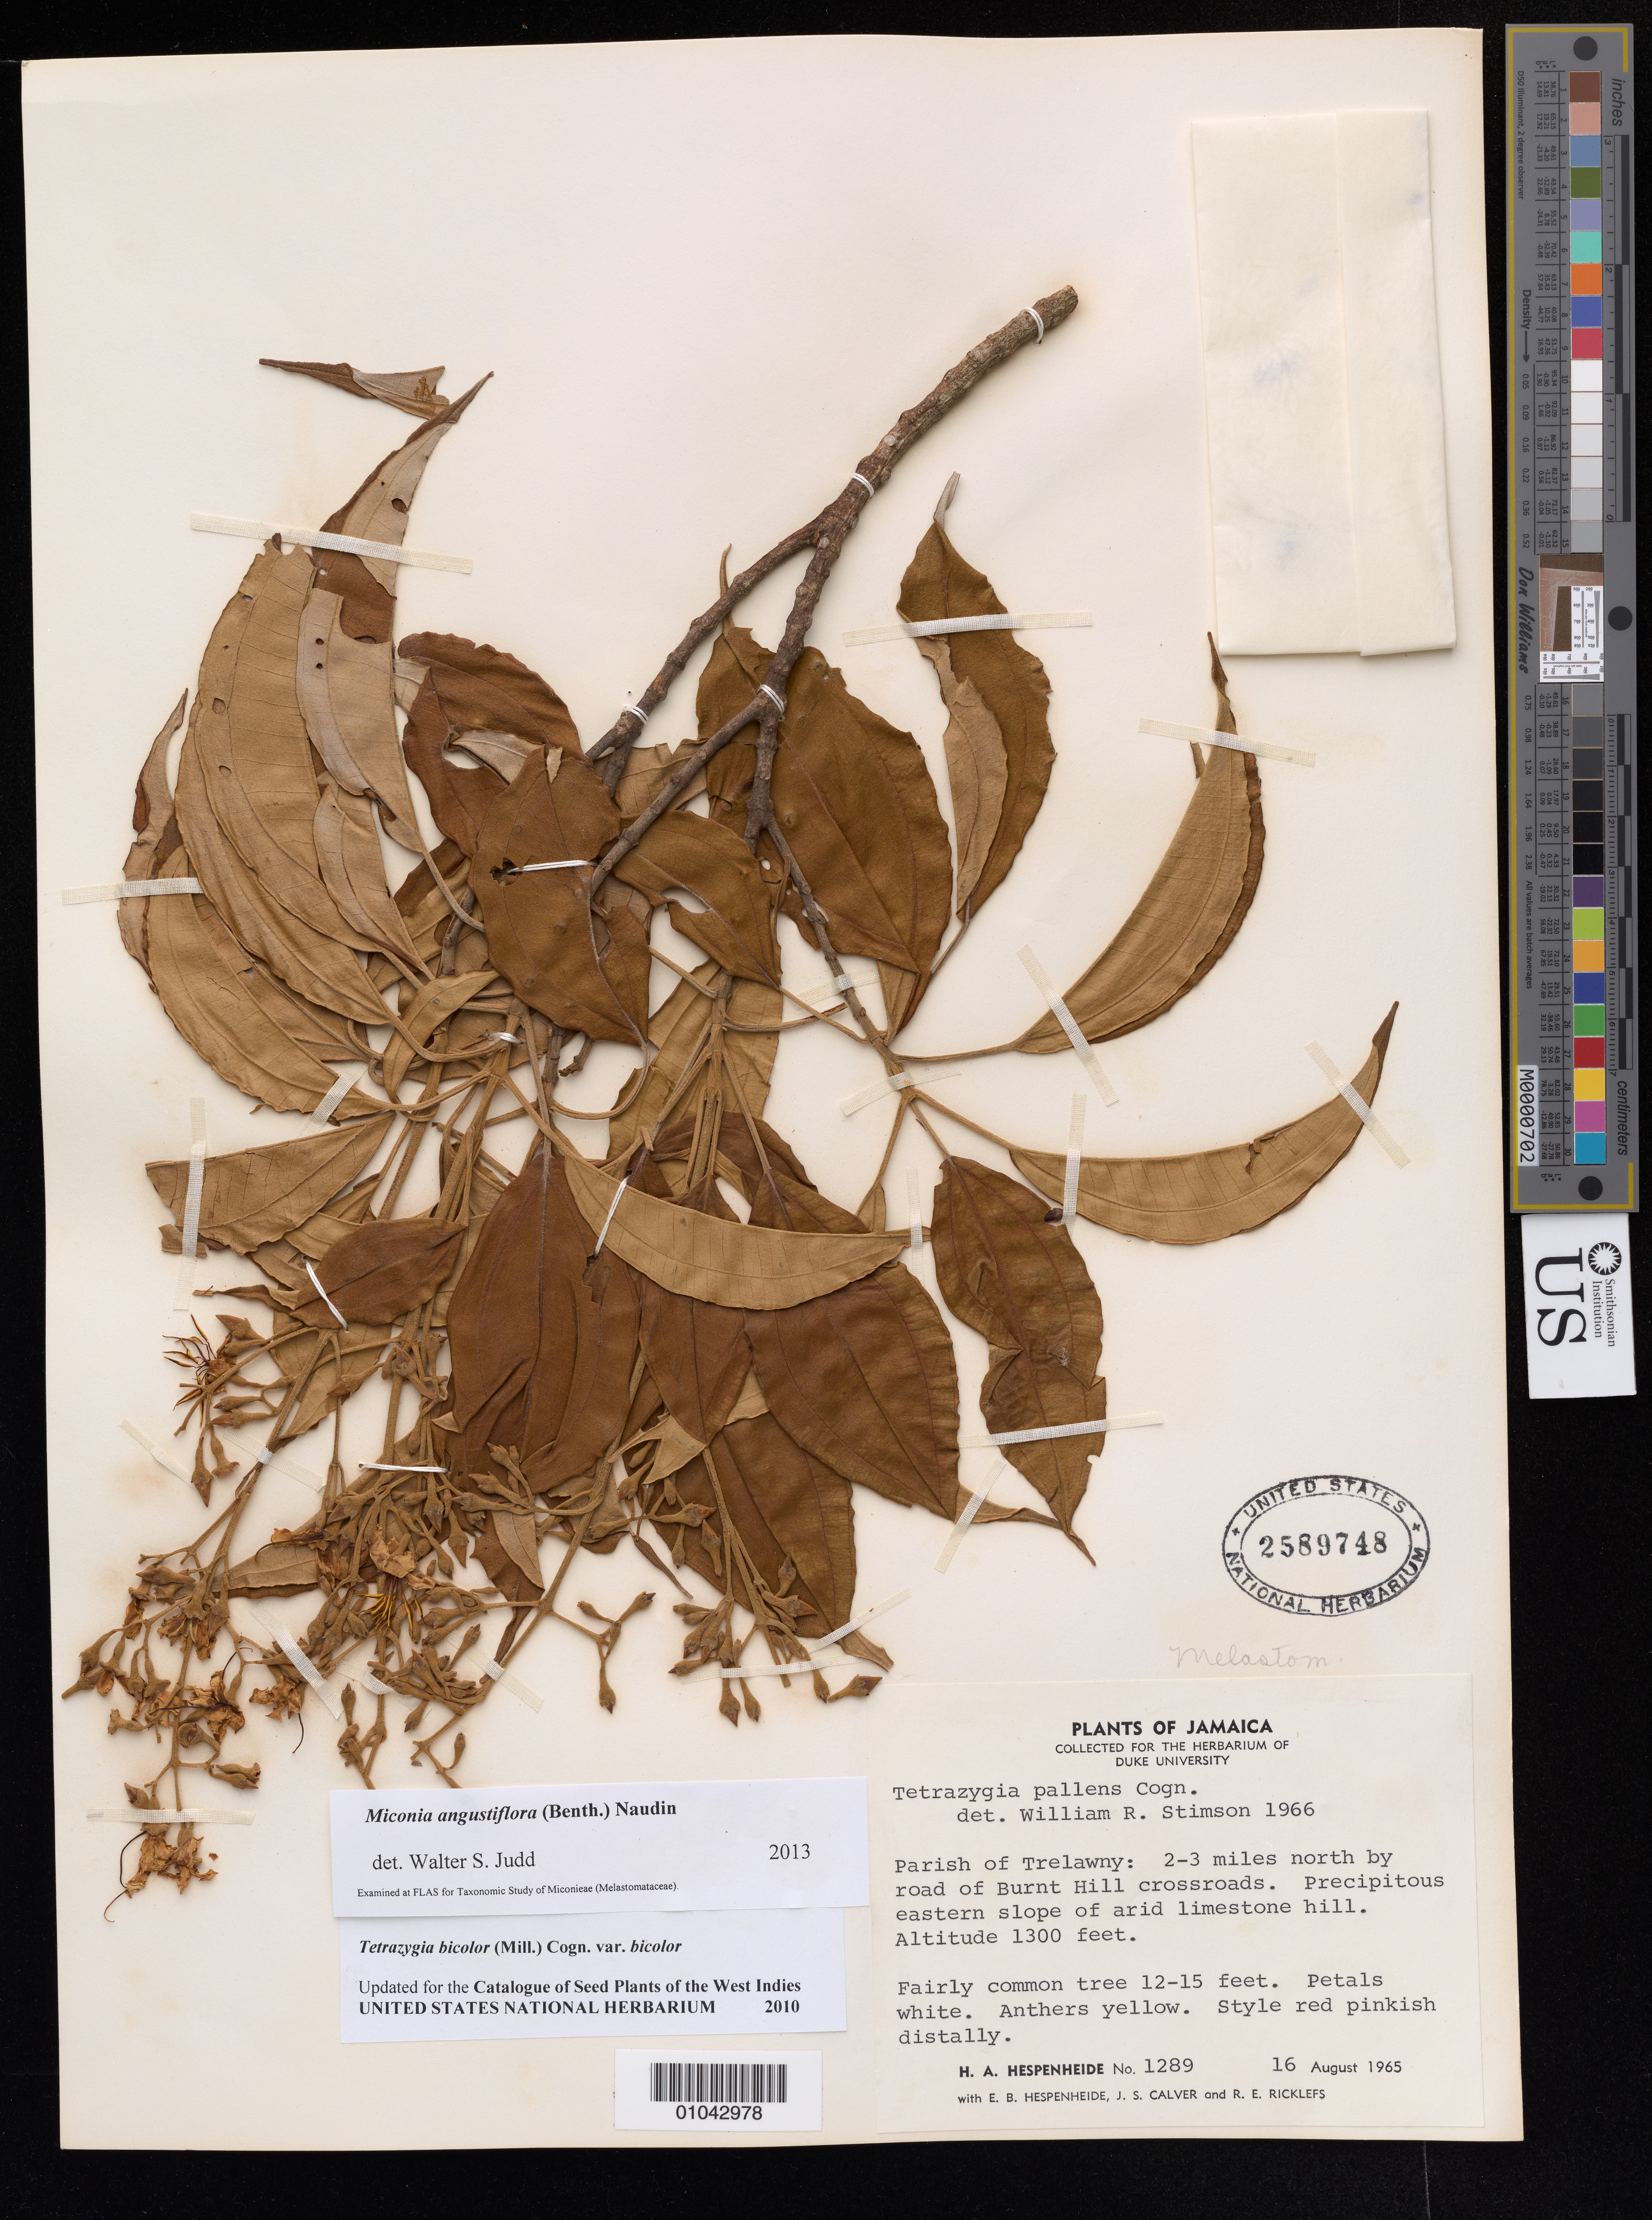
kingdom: Plantae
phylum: Tracheophyta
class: Magnoliopsida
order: Myrtales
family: Melastomataceae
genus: Miconia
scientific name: Miconia angustilamina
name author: (Judd & Skean) Judd & Ionta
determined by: Judd, Walter S.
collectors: H. A. Hespenheide, H. A. Hespenheide, J. Calver & R. Ricklefs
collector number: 1289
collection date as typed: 16 Aug 1965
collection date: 1965-08-16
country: Jamaica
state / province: Trelawny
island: Jamaica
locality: Burnt Hill, 2-3 miles north by road of Burnt Hill crossroads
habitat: Precipitous eastern slope of arid limestone hill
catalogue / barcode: US 2589748